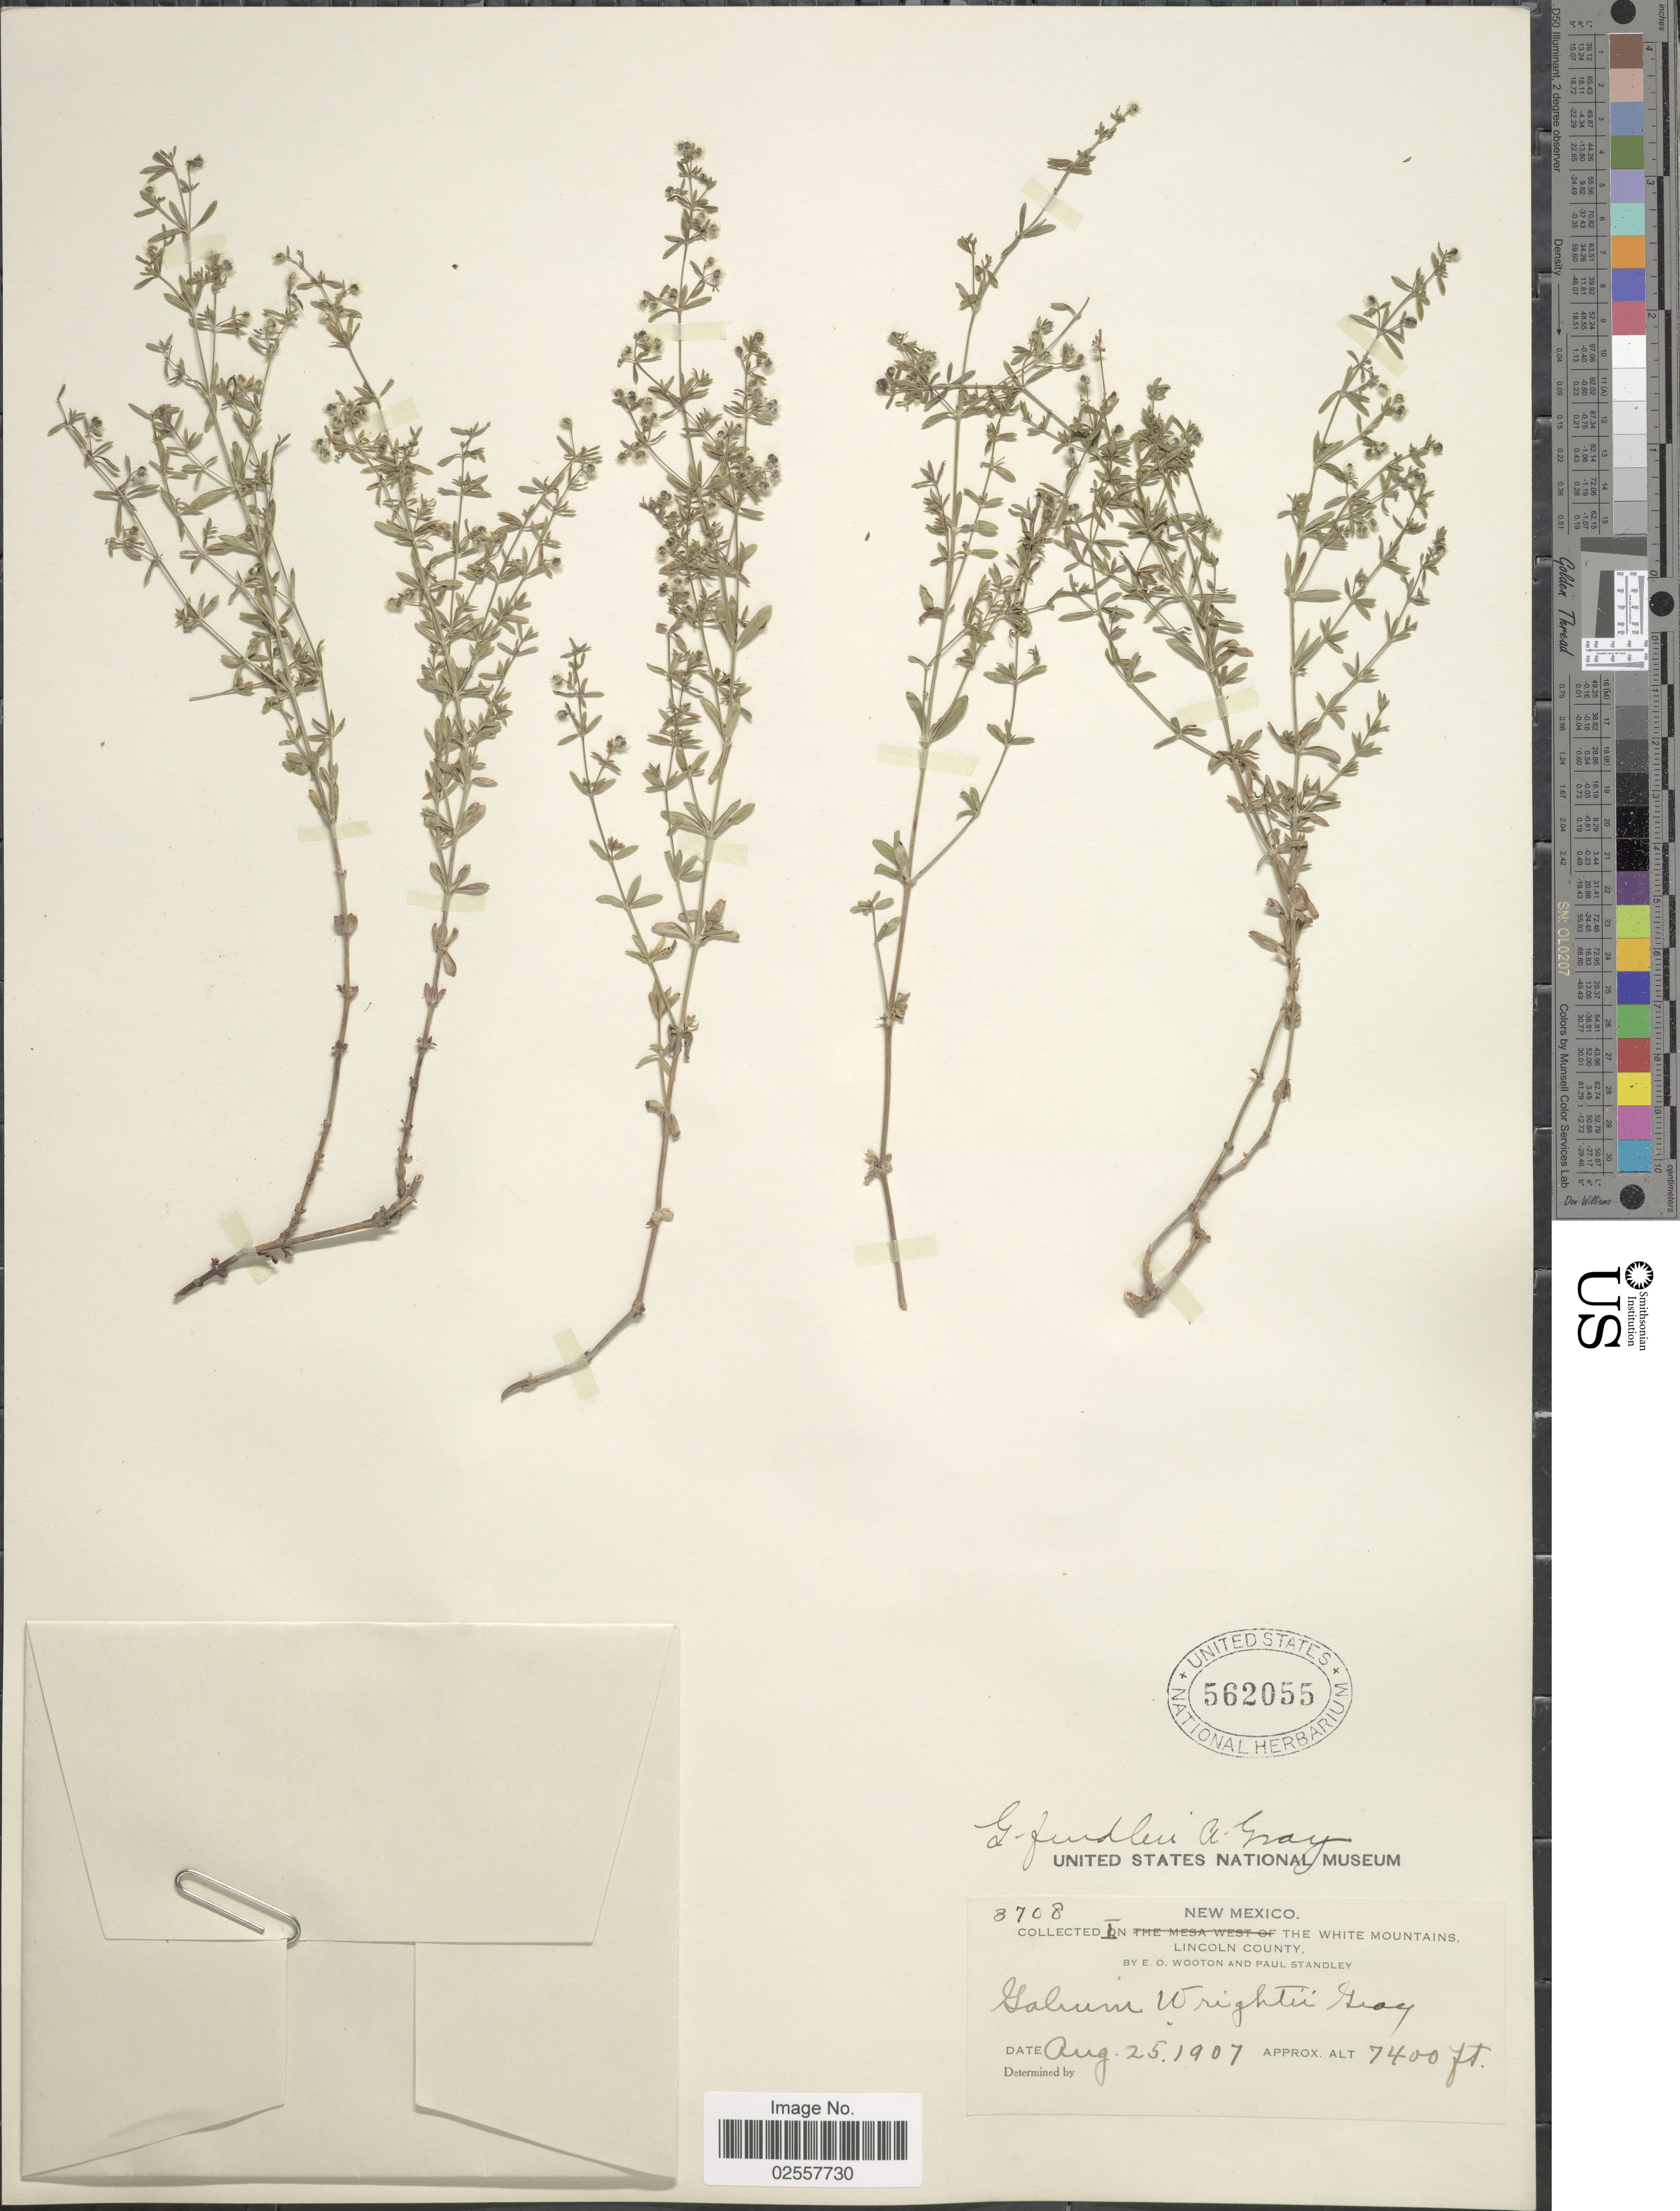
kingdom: Plantae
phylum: Tracheophyta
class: Magnoliopsida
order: Gentianales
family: Rubiaceae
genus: Galium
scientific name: Galium fendleri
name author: A. Gray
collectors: E. O. Wooton & P. C. Standley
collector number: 3708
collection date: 1907-08-25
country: United States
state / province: New Mexico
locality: White Mountains, Lincoln County.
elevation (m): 2256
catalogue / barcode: US 562055